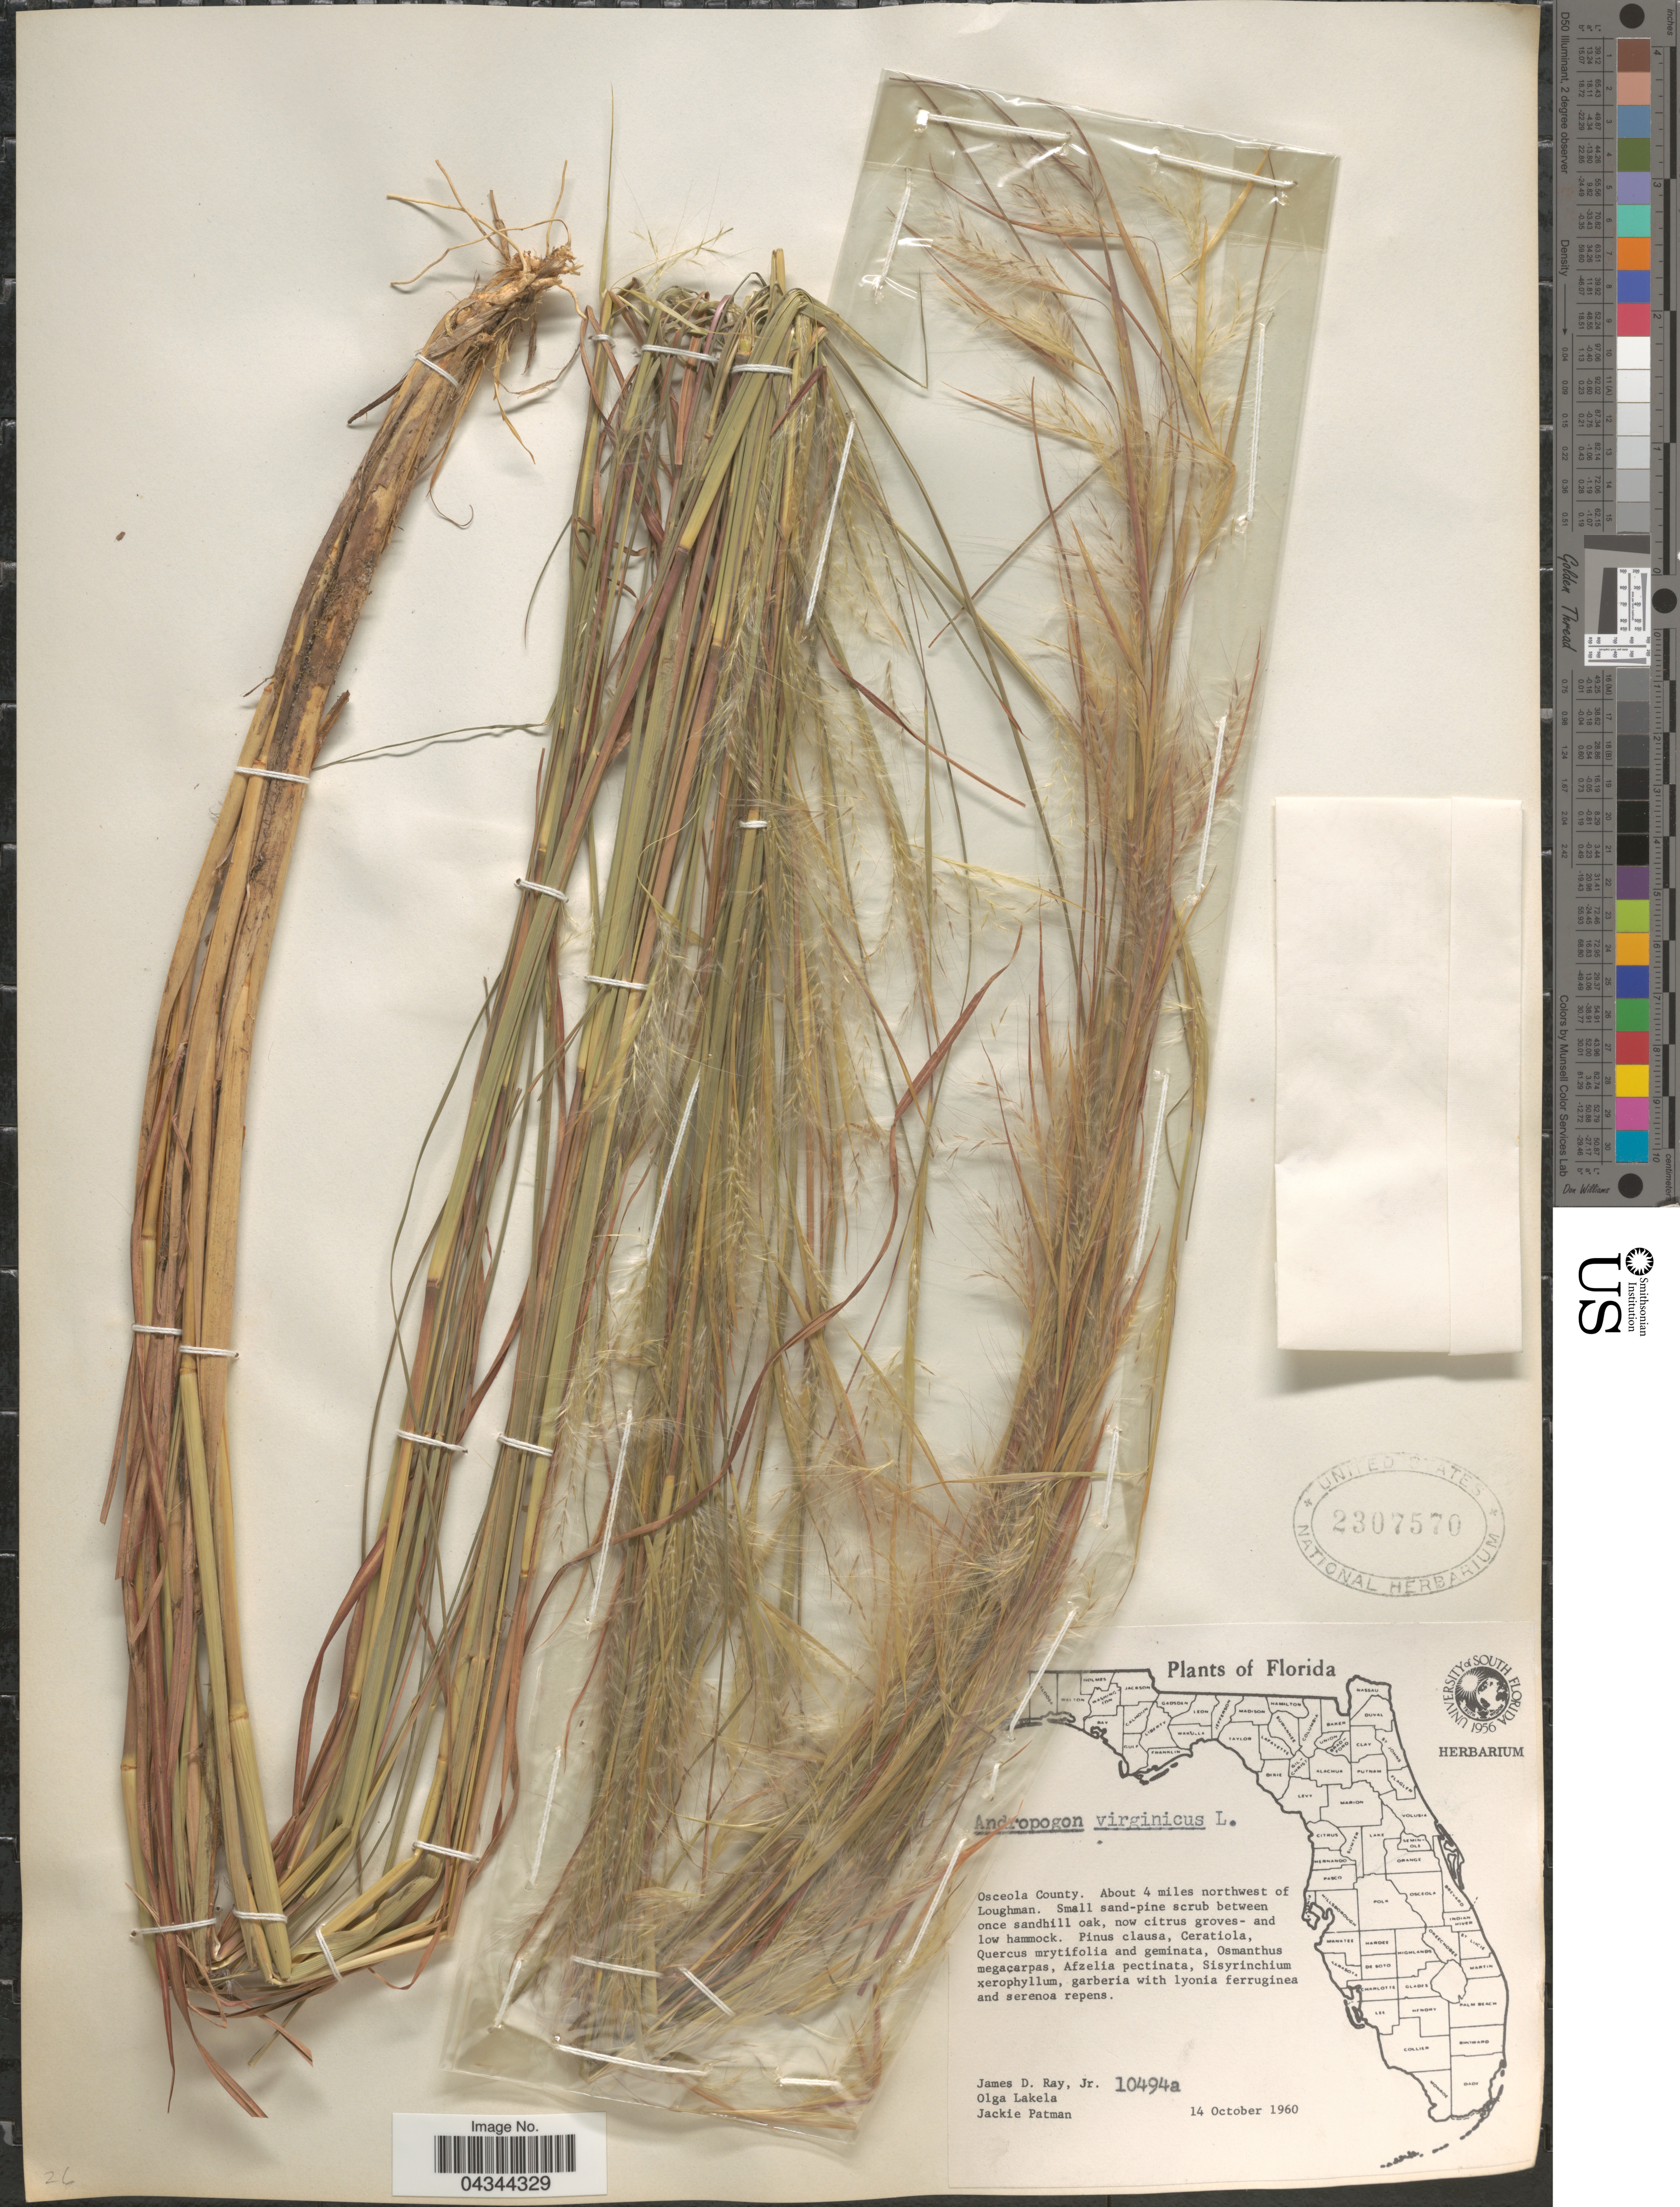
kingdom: Plantae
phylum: Tracheophyta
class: Liliopsida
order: Poales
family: Poaceae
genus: Andropogon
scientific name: Andropogon virginicus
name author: L.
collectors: J. D. Ray Jr., O. K. Lakela & J. Patman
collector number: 10494a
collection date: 1960-10-14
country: United States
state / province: Florida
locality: Osceola County. About 4 miles northwest of Loughman.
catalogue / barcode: US 2307570